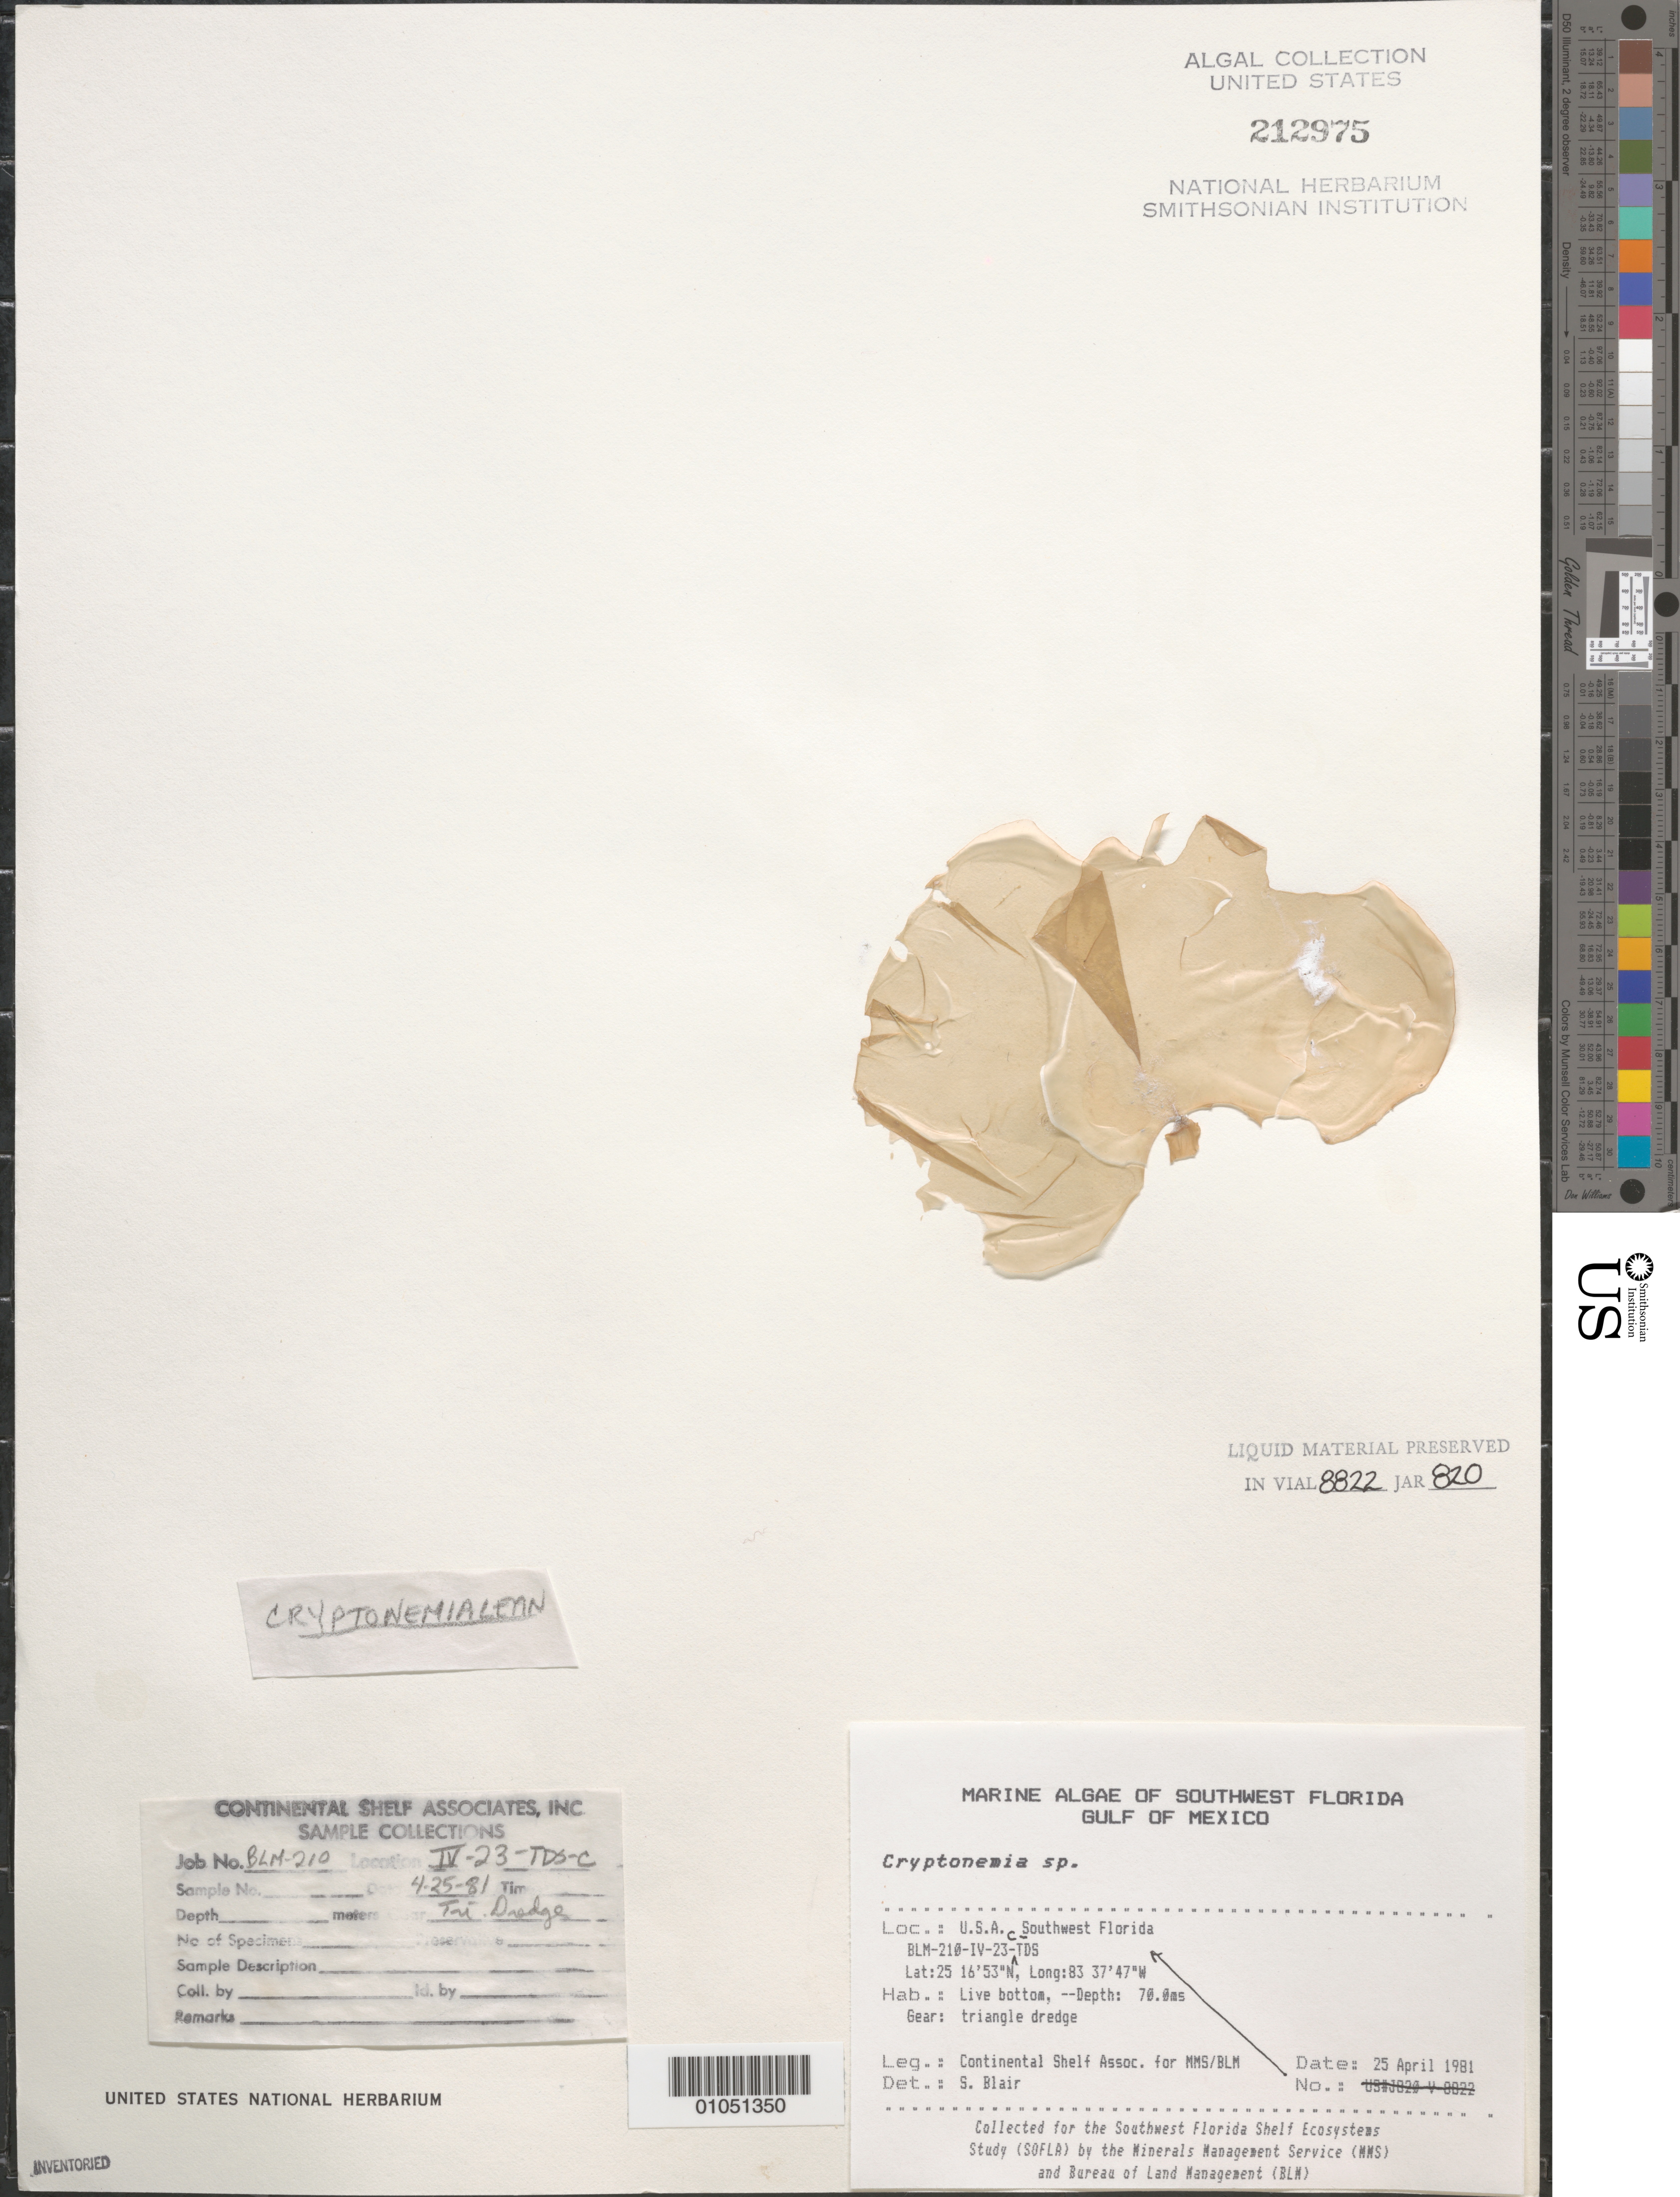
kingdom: Plantae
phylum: Rhodophyta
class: Florideophyceae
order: Halymeniales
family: Halymeniaceae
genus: Cryptonemia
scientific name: Cryptonemia sp.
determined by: Blair, S. M.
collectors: Continental Shelf Associates for the MMS/BLM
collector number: BLM-210-IV-23-C-TDS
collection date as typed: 25 Apr 1981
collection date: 1981-04-25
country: United States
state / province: Florida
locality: Gulf of Mexico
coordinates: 25 16'53"N, 83 37'47"W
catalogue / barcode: US 212975